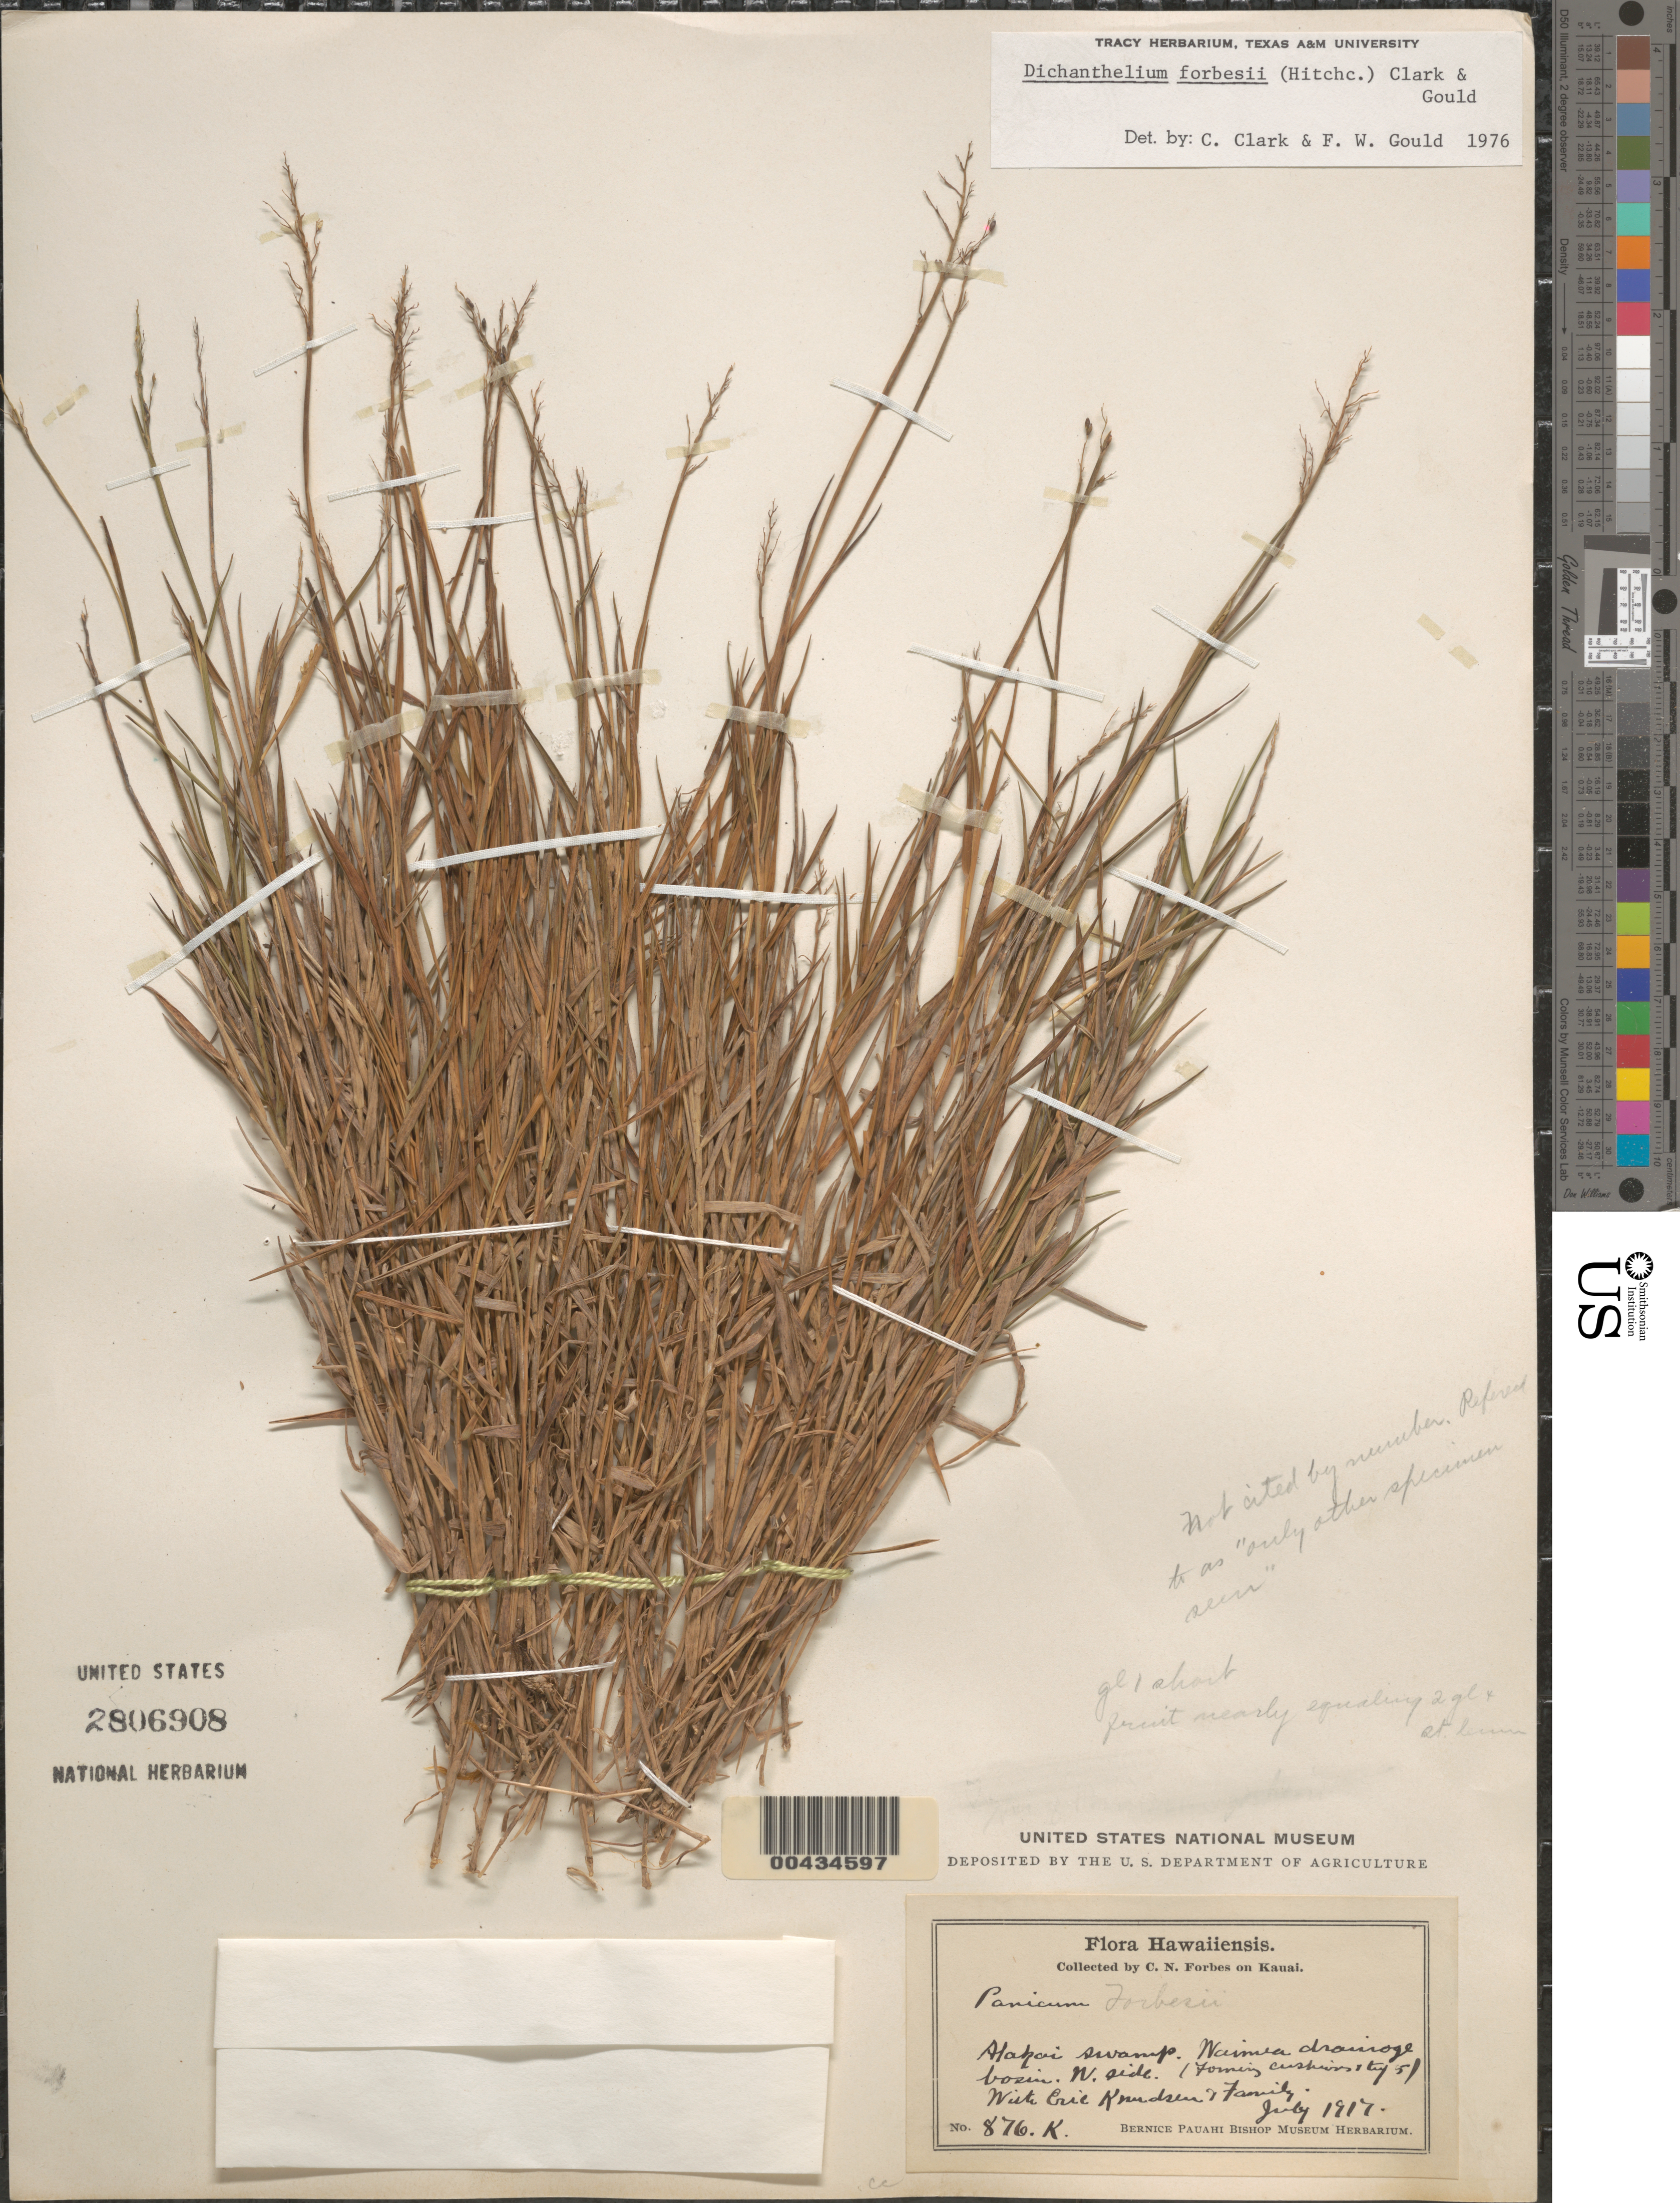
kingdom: Plantae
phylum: Tracheophyta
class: Liliopsida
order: Poales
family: Poaceae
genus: Dichanthelium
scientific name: Dichanthelium cynodon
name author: (Reichardt) C.A. Clark & Gould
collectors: C. N. Forbes & E. Knudsen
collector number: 876.K.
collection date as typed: Jul 1917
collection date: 1917-07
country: United States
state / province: Hawaii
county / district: Kauai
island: Kaua'i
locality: Alakai Swamp, Waimea Drainage Basin, W side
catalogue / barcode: US 2806908